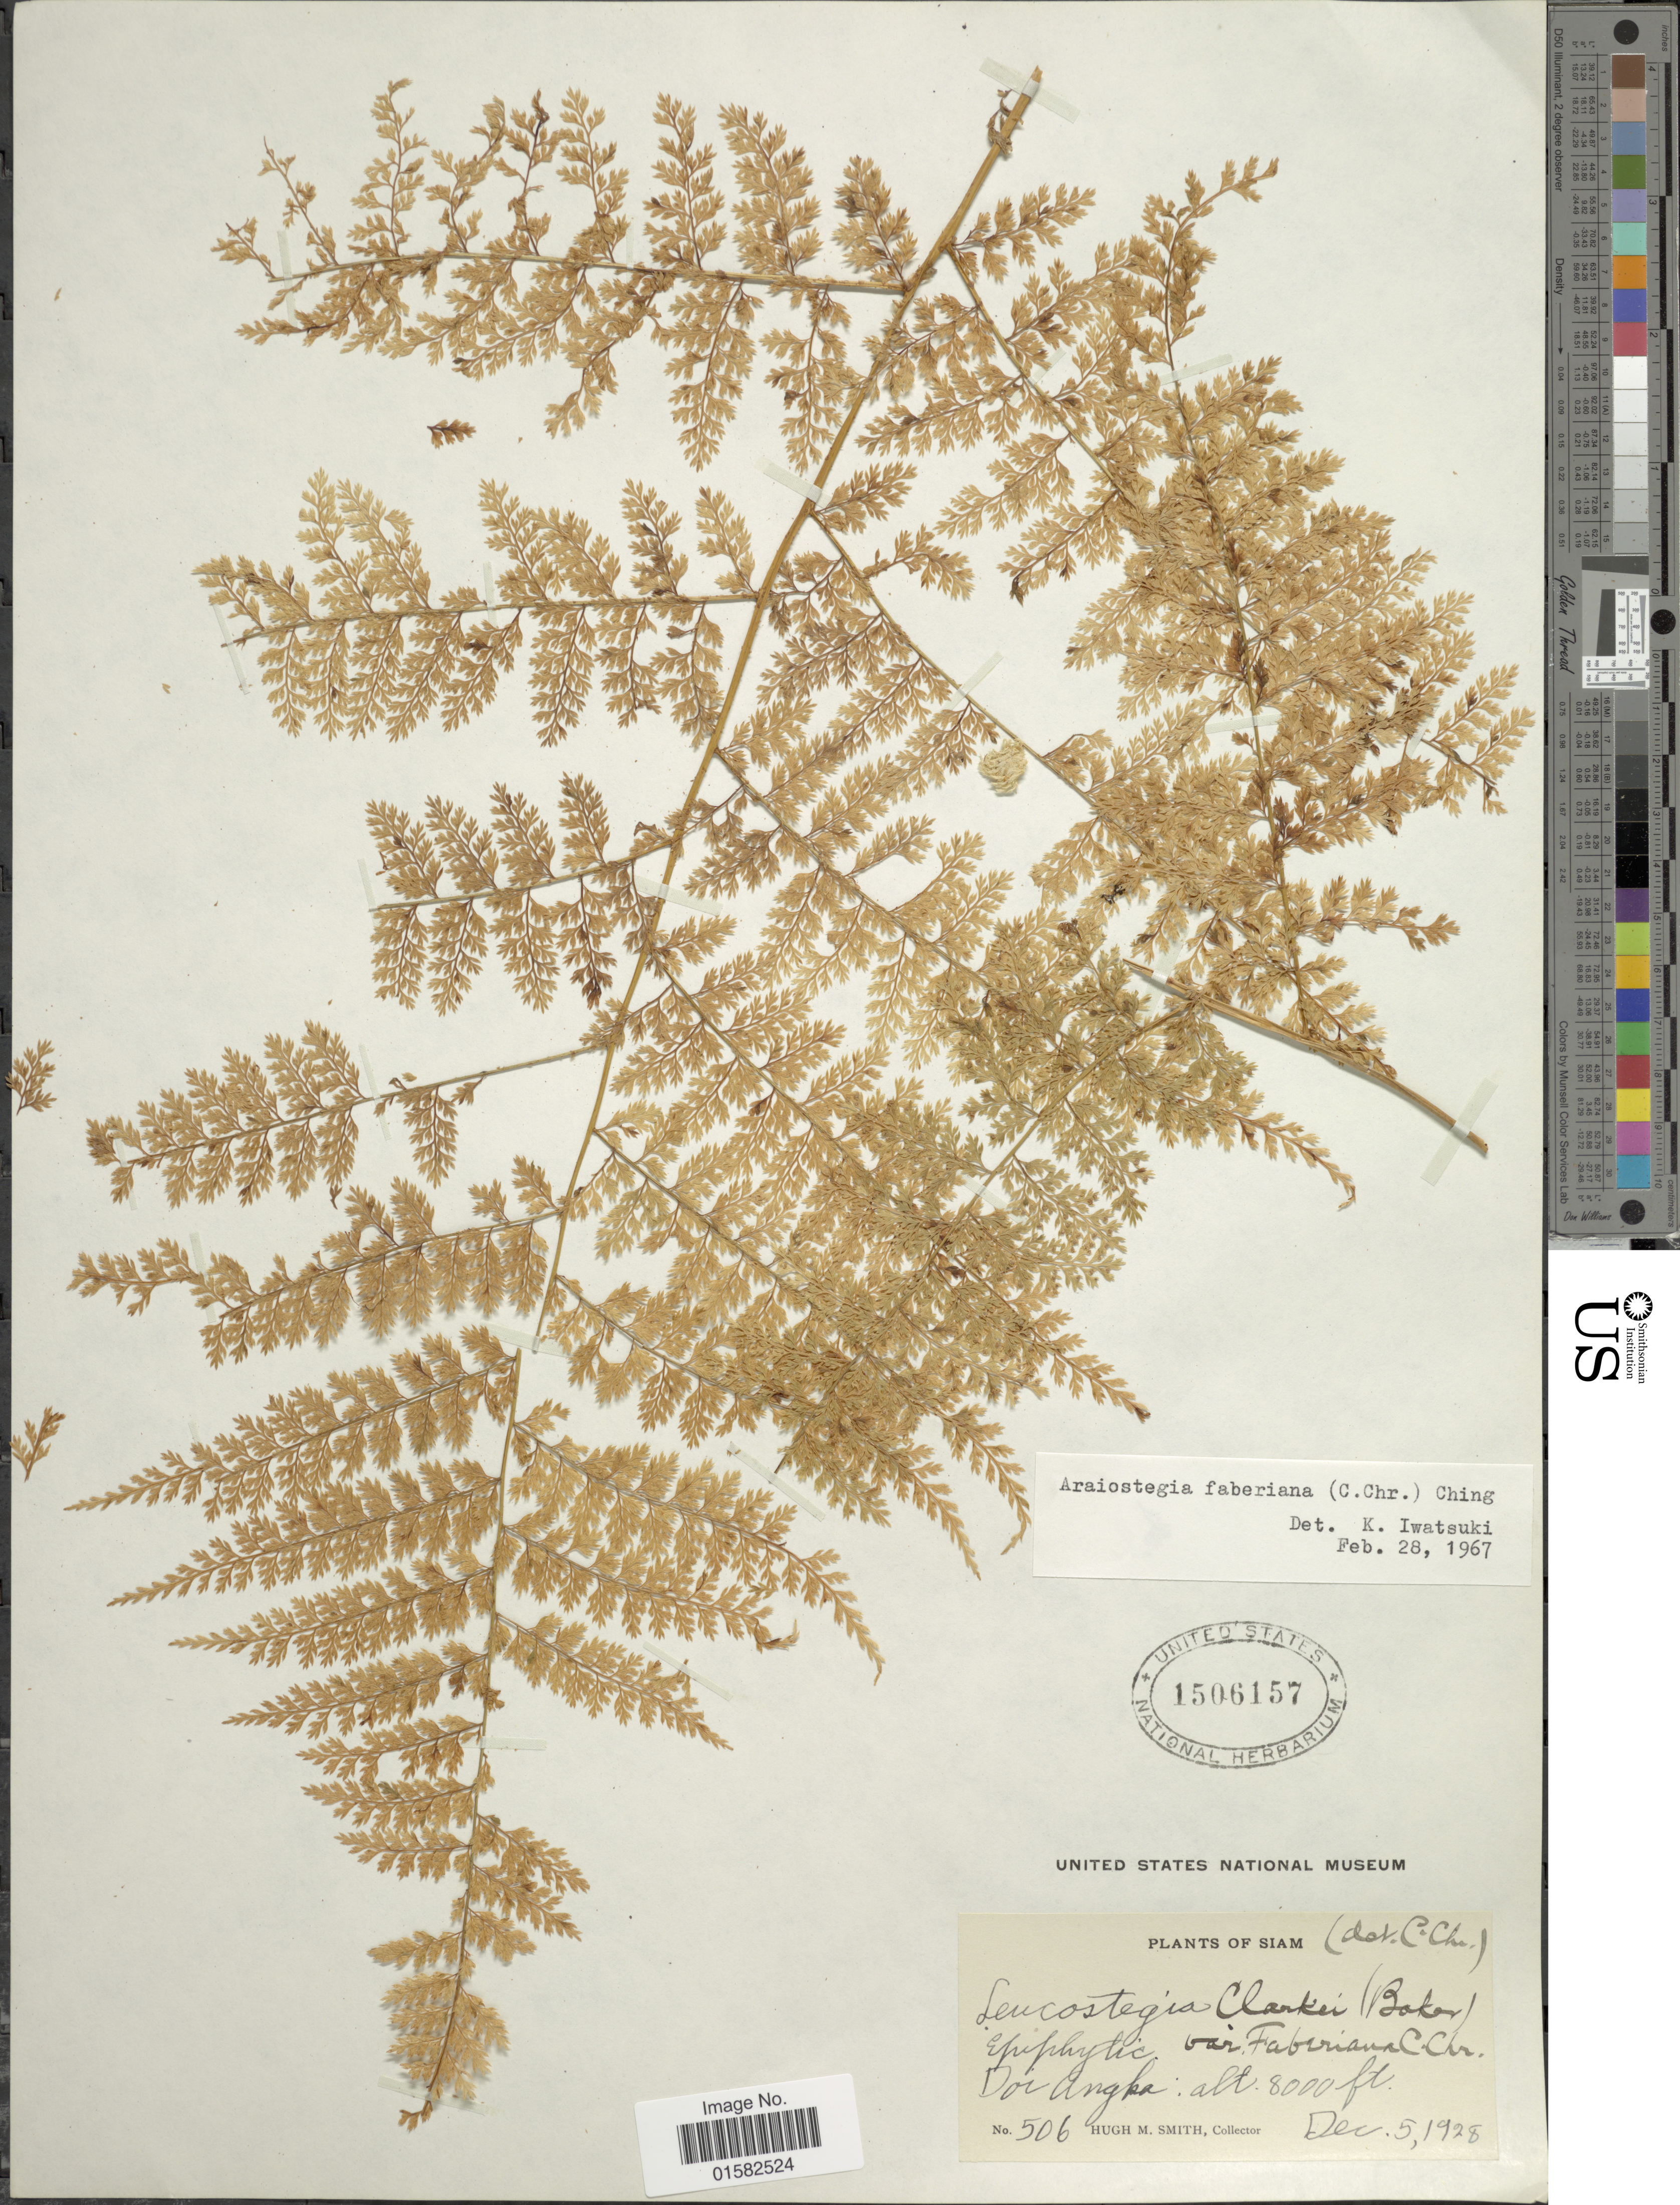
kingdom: Plantae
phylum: Tracheophyta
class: Polypodiopsida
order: Polypodiales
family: Davalliaceae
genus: Araiostegiella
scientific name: Araiostegiella faberiana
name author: (C. Chr.) M. Kato & Tsutsumi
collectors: H. M. Smith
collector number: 506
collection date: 1928-12-05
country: Thailand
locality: Siam, Doi Angka.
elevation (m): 2438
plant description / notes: No precise locality correction needed.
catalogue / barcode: US 1506157